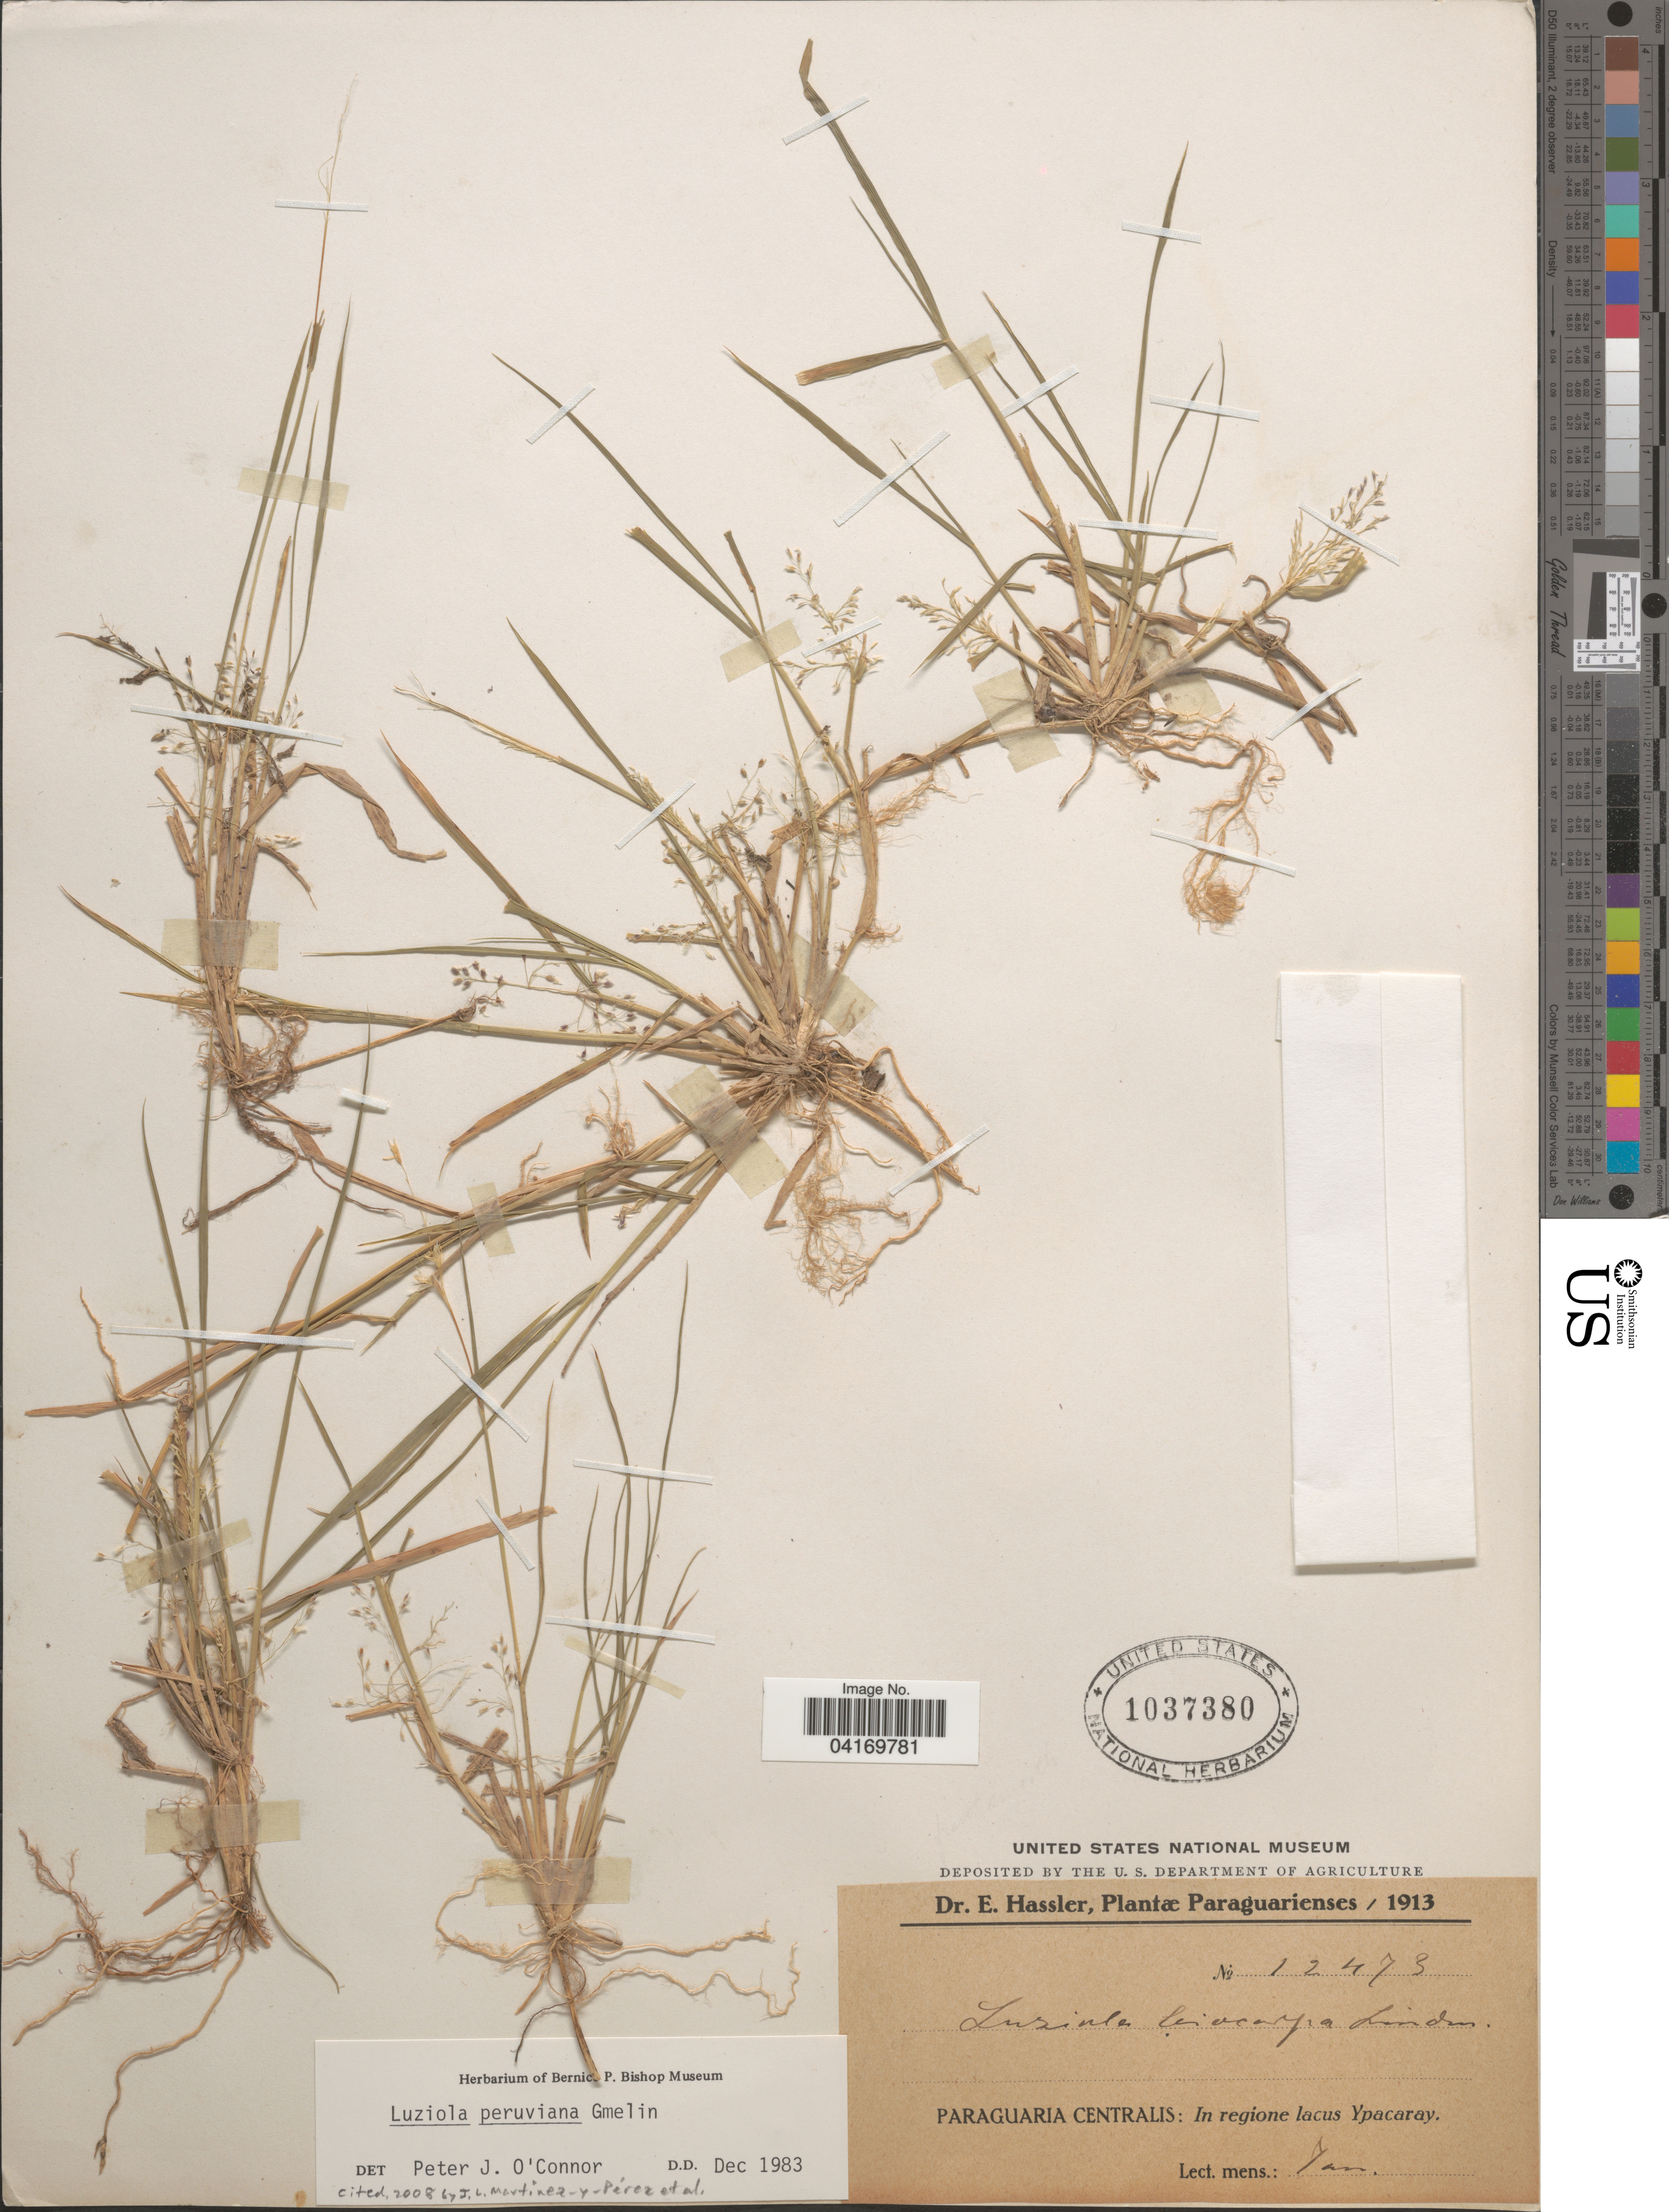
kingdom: Plantae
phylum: Tracheophyta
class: Liliopsida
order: Poales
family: Poaceae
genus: Luziola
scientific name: Luziola peruviana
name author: Juss. ex J.F. Gmel.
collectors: E. Hassler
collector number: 12473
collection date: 1913-01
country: Paraguay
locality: Paraguaria Centralis: In regione lacus Ypacaray.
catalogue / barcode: US 1037380